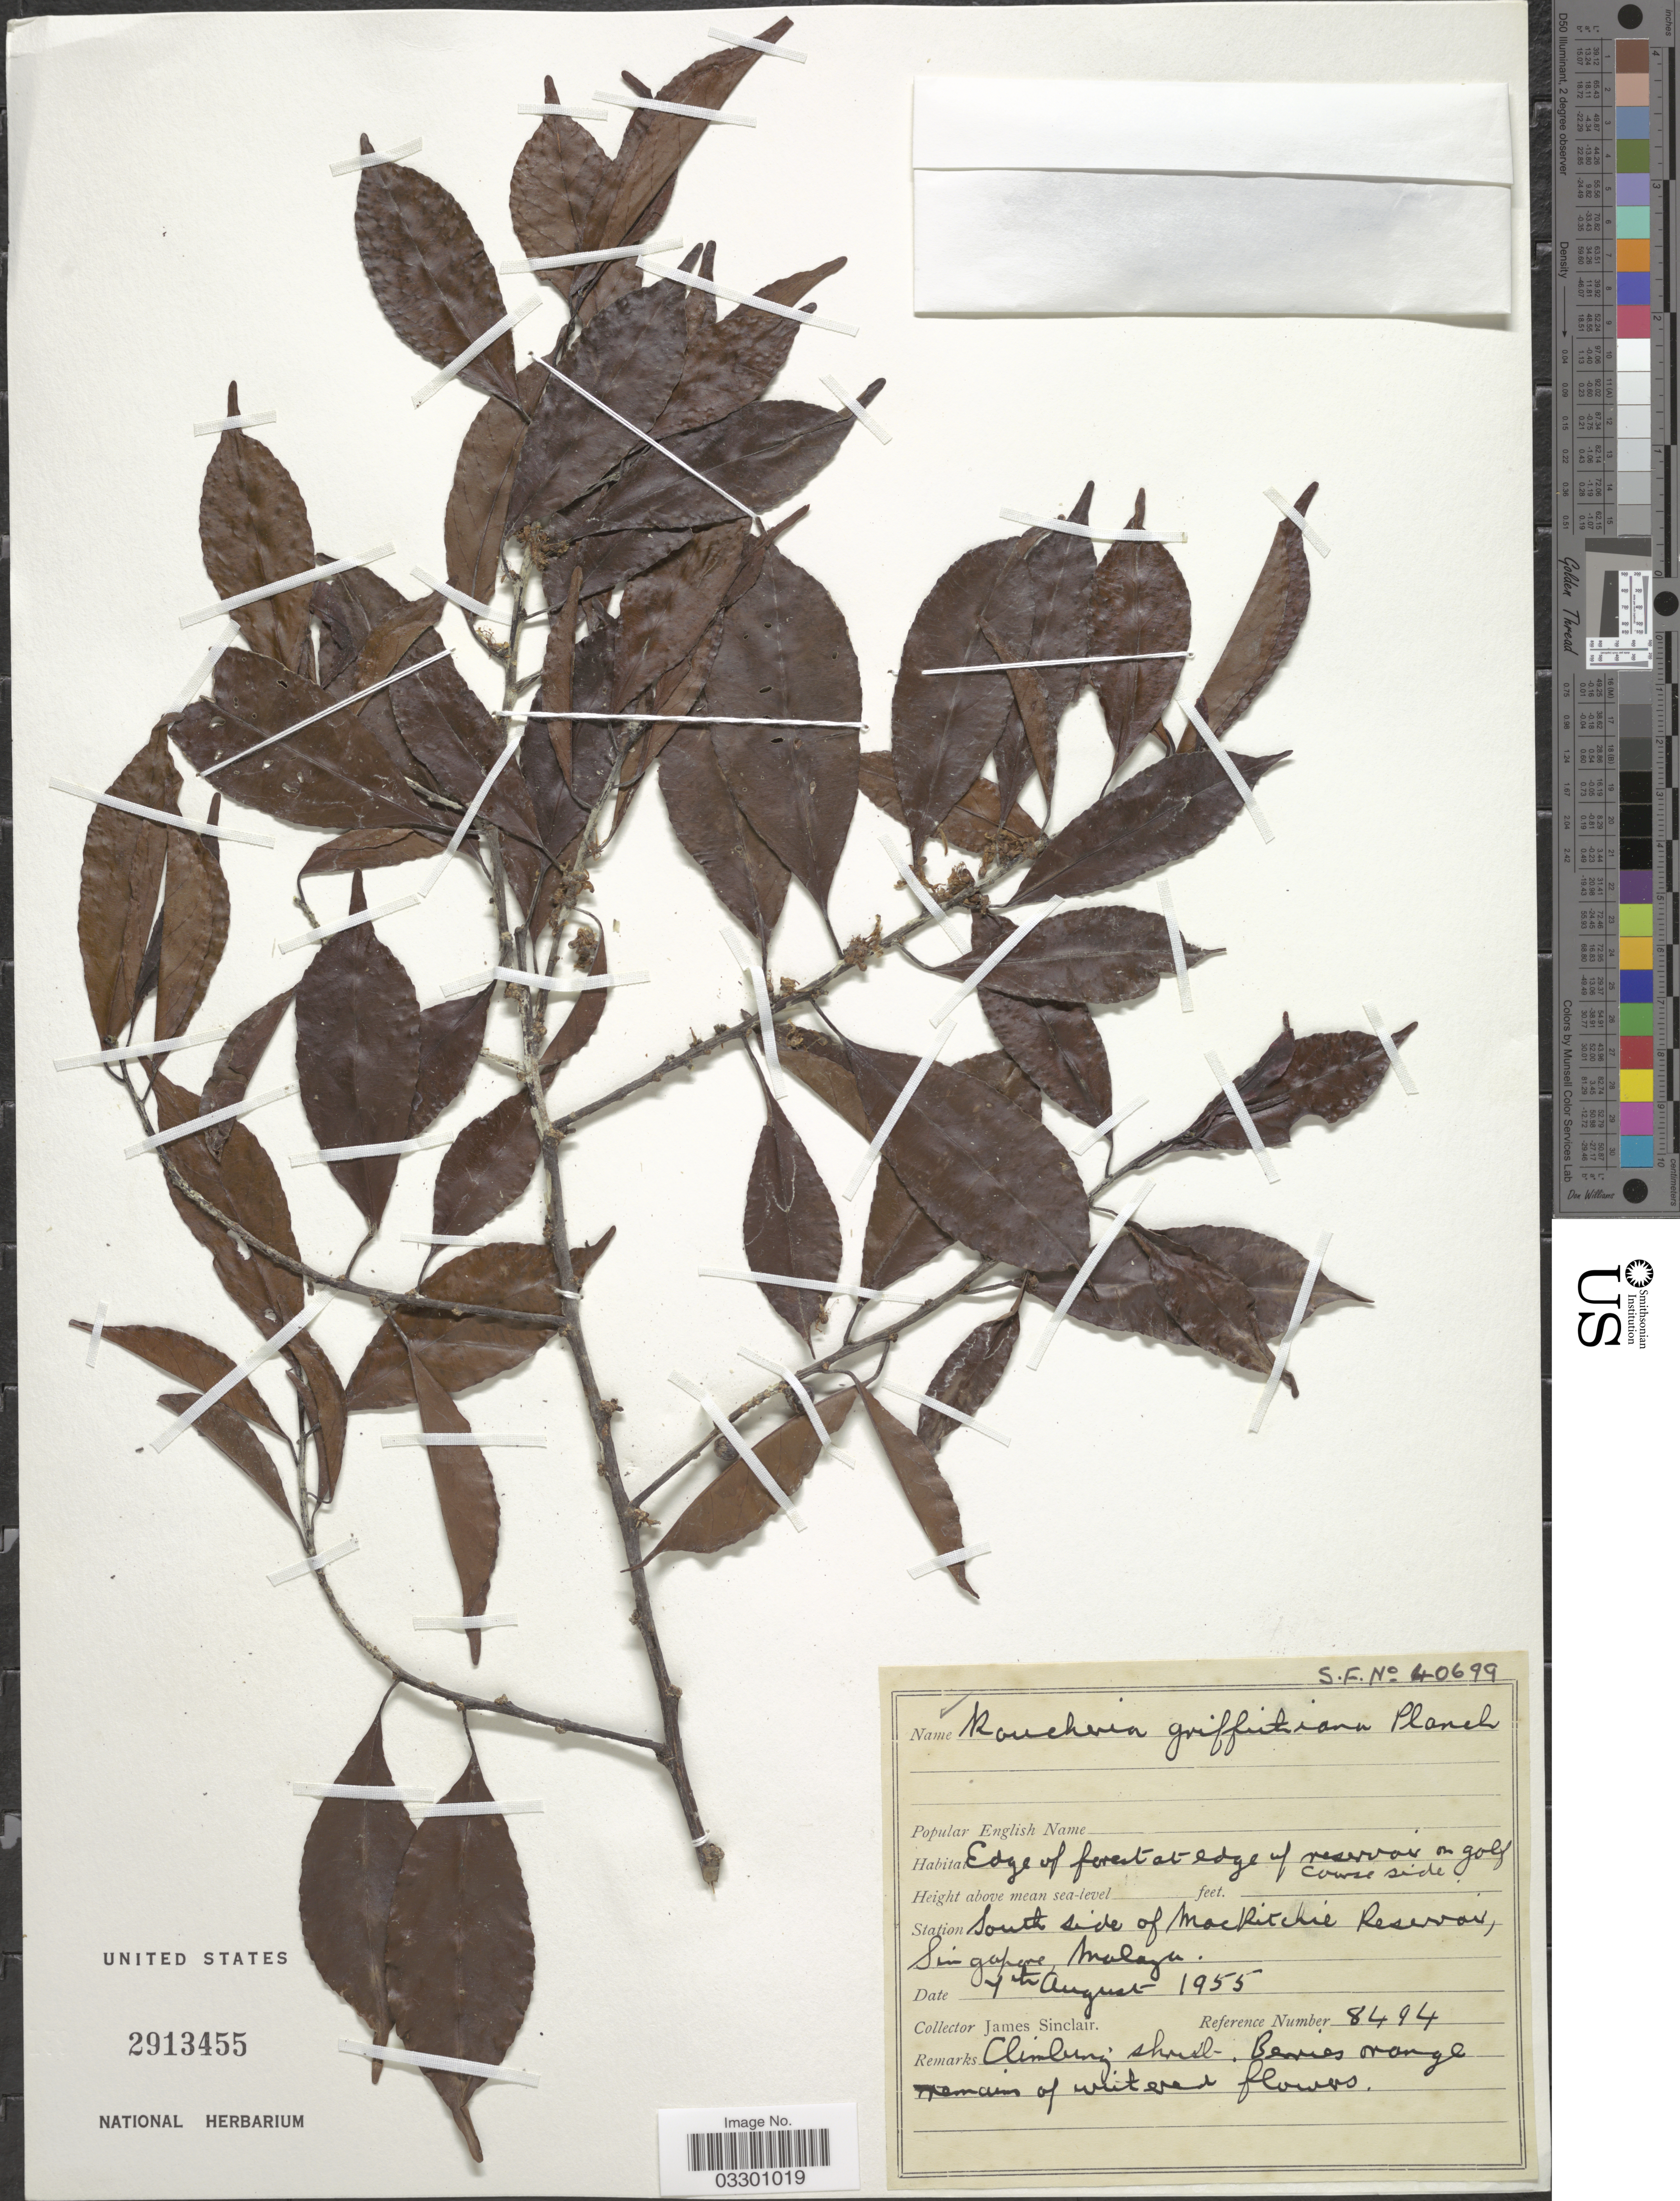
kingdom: Plantae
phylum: Tracheophyta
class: Magnoliopsida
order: Malpighiales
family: Linaceae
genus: Roucheria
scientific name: Roucheria griffithiana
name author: Planch.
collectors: J. Sinclair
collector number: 8494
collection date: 1955-08-07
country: Singapore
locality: Station South side of MacRitchie Reservoir, Malaya.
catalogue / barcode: US 2913455